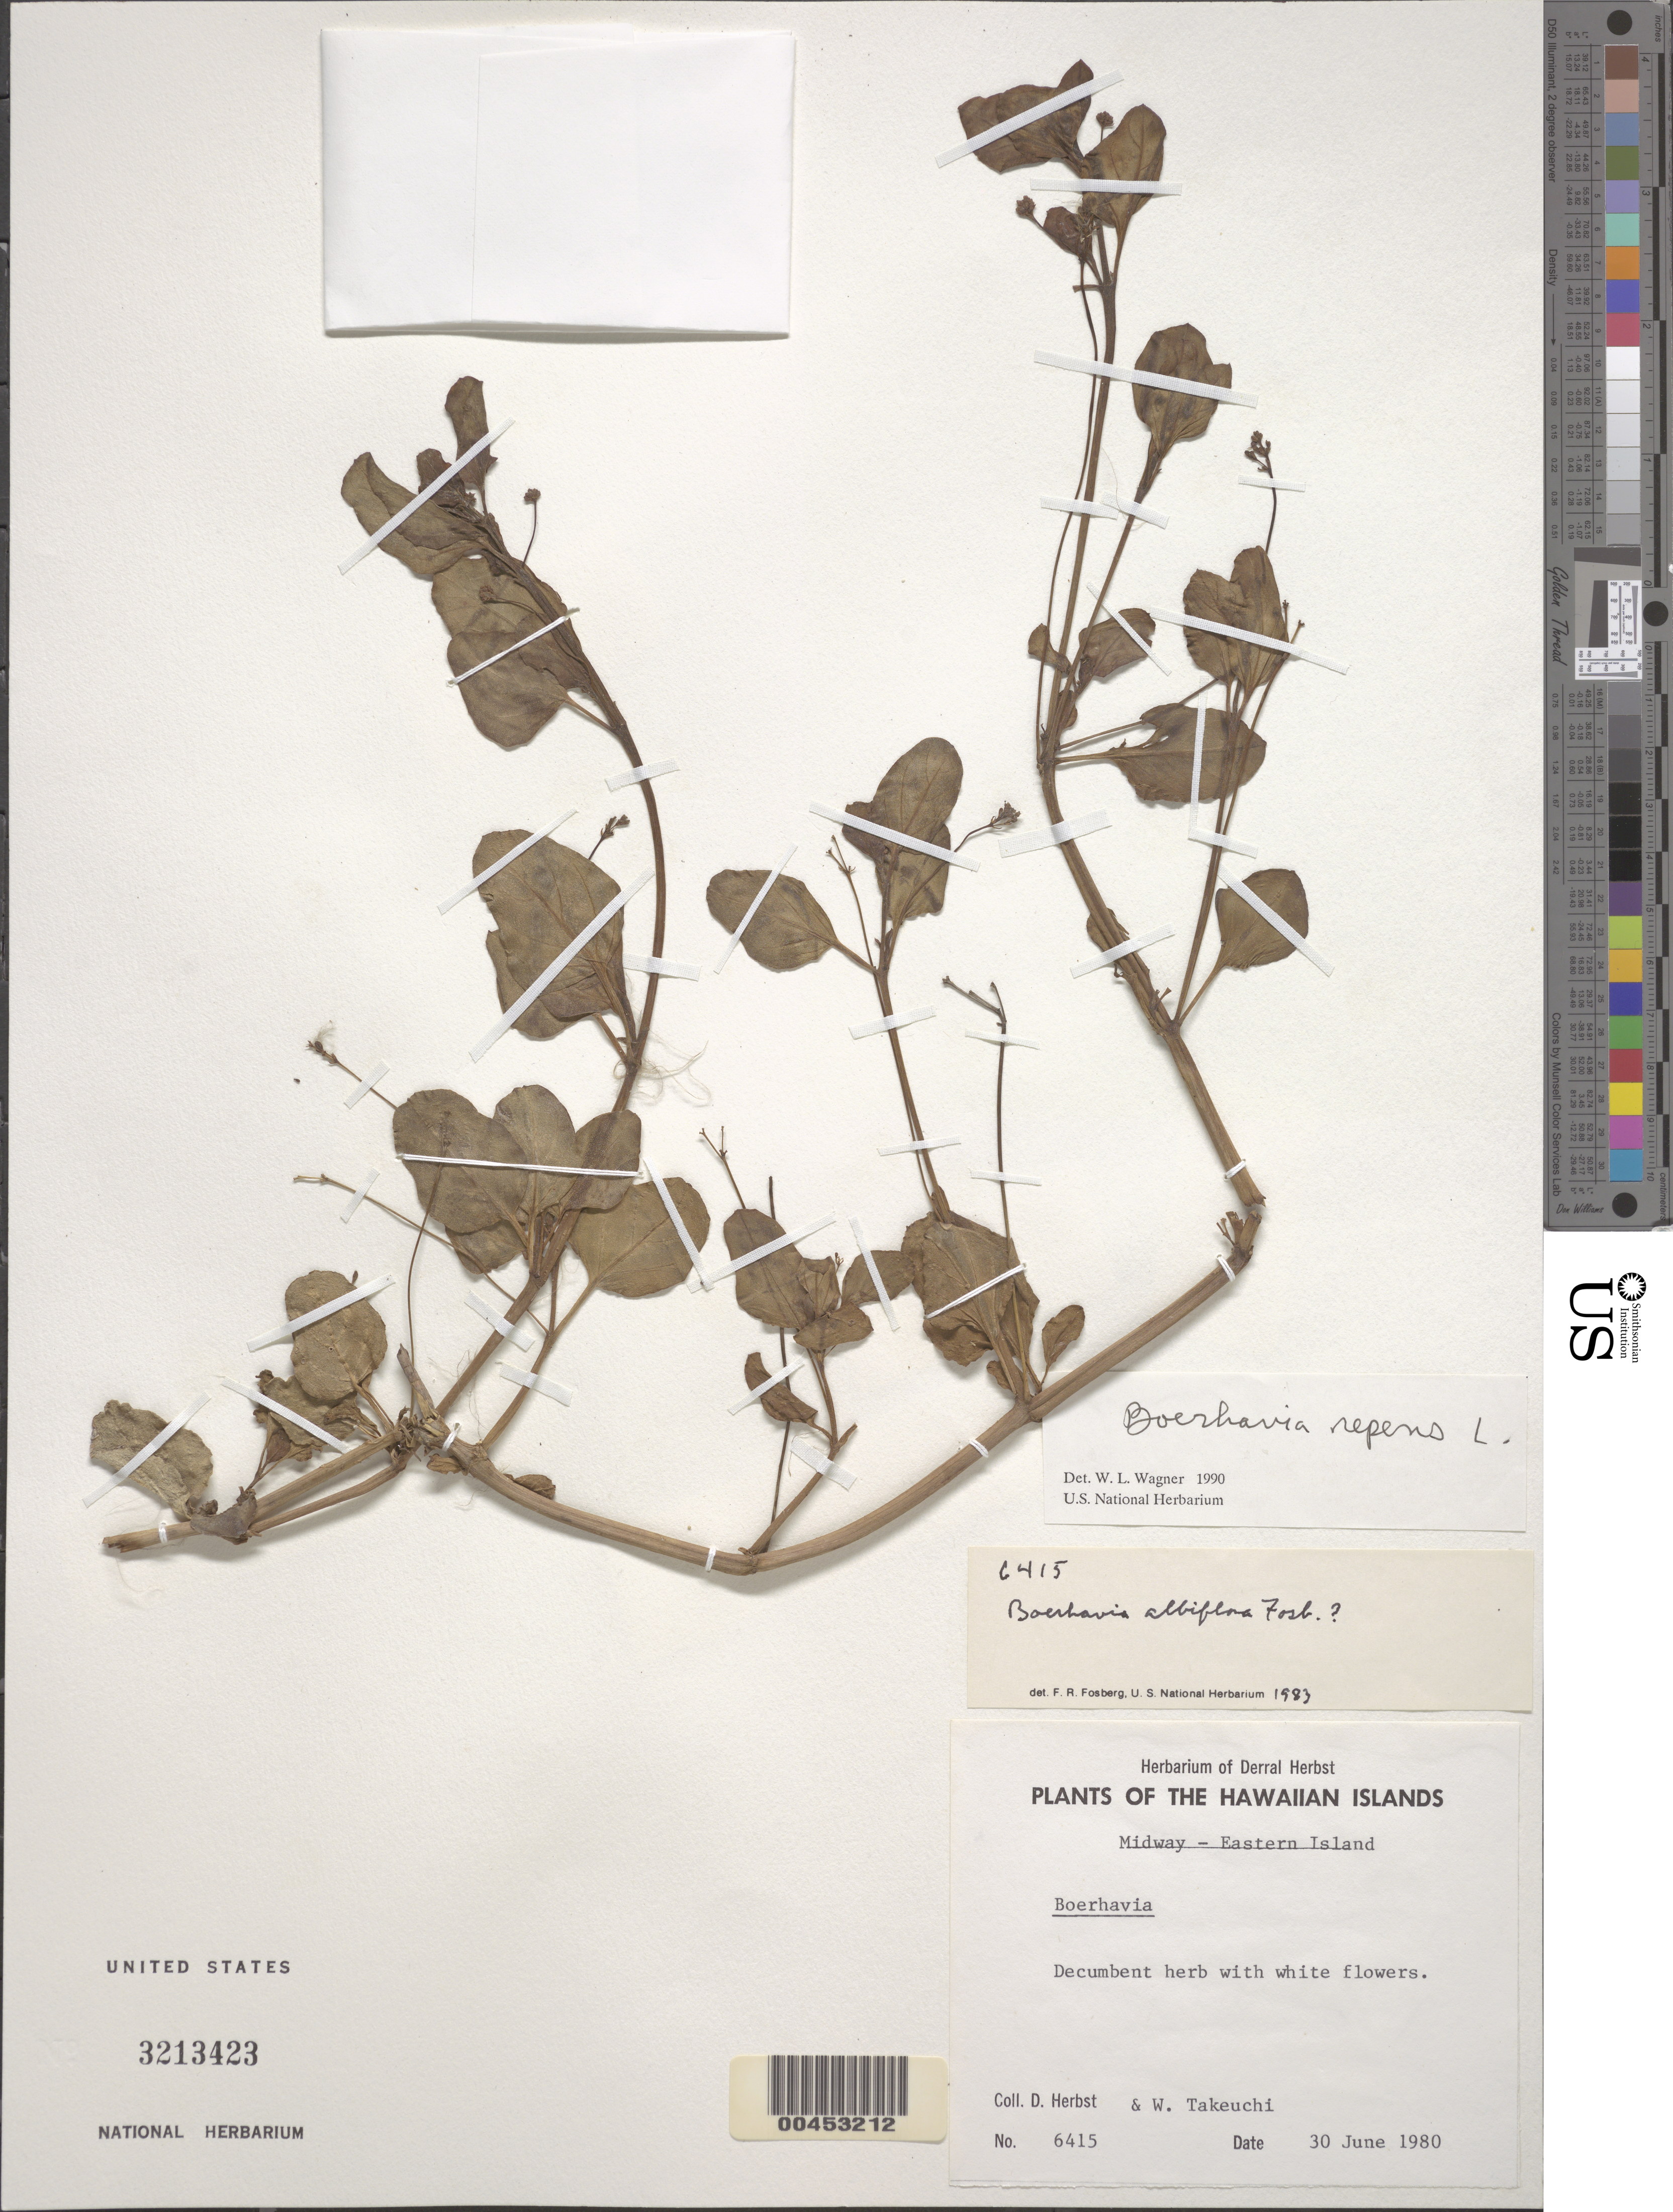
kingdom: Plantae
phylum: Tracheophyta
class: Magnoliopsida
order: Caryophyllales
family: Nyctaginaceae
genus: Boerhavia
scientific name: Boerhavia repens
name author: L.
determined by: Wagner, W. L., (BOT), Smithsonian Institution - National Museum of Natural History (UNITED STATES)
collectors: D. R. Herbst & W. N. Takeuchi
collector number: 6415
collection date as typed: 30 Jun 1980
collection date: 1980-06-30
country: U.S. Administered Pacific Islands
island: Midway Atoll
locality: Eastern Islet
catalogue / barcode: US 3213423